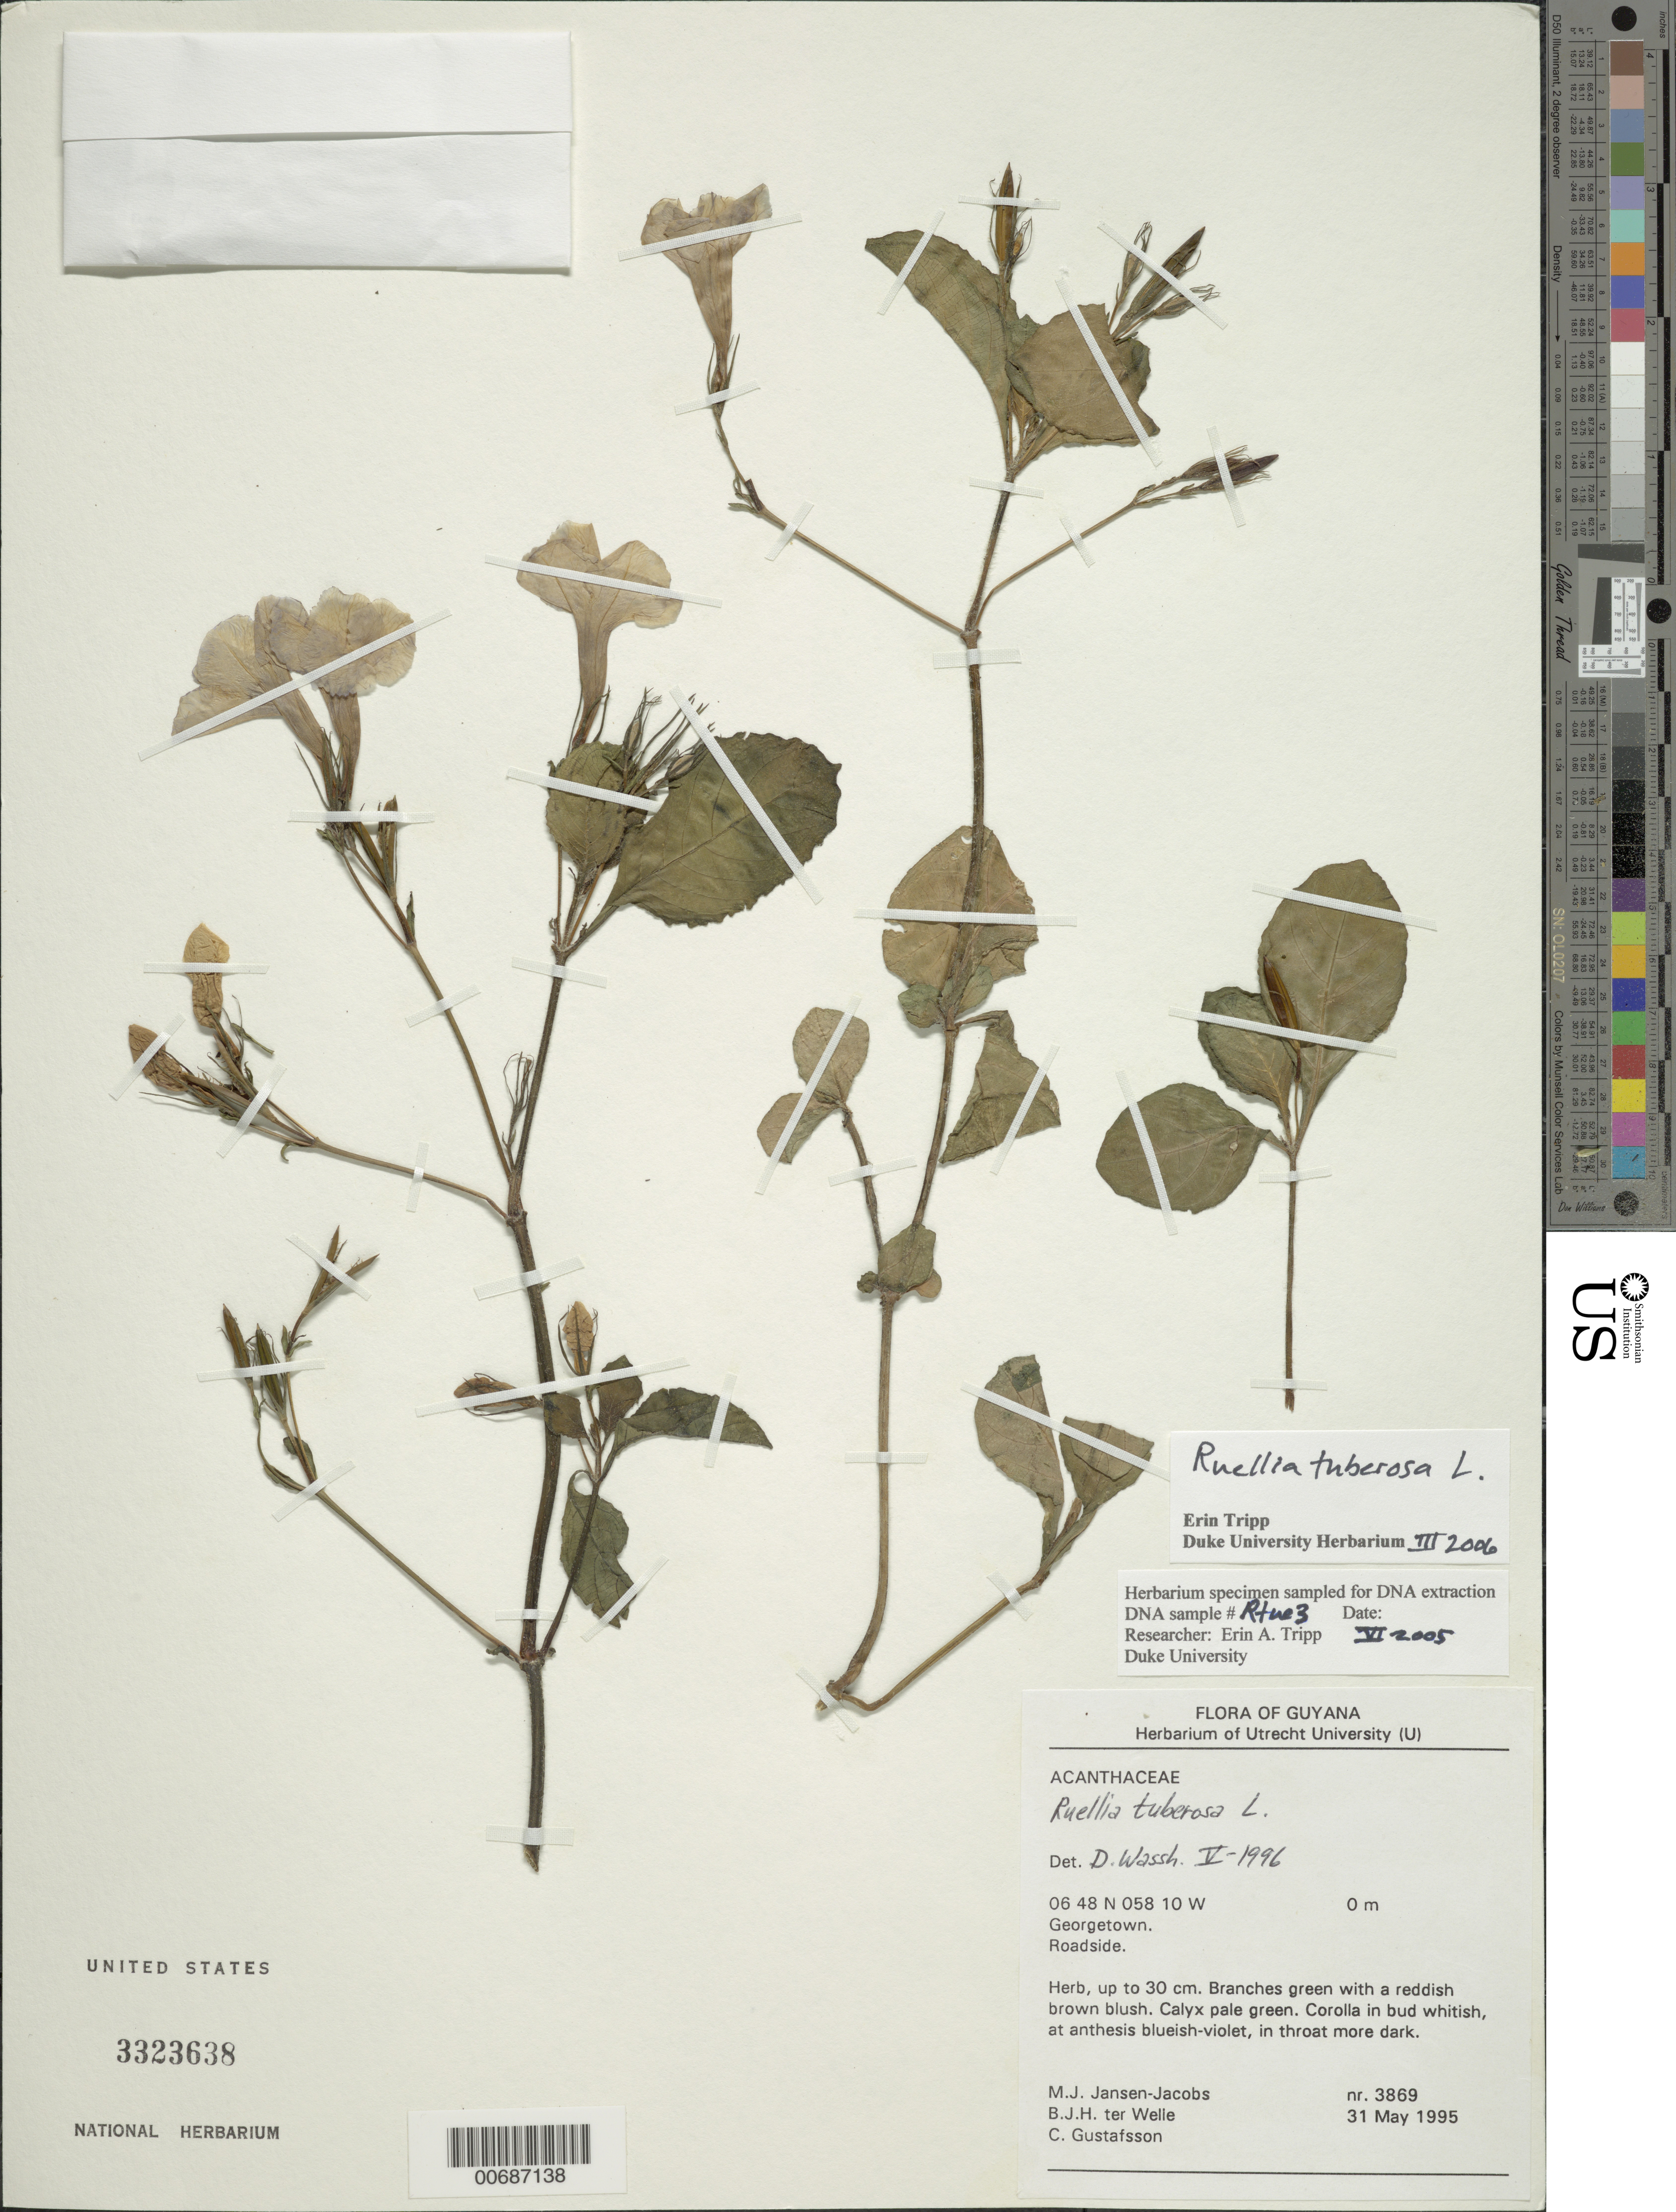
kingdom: Plantae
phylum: Tracheophyta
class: Magnoliopsida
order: Lamiales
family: Acanthaceae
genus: Ruellia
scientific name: Ruellia tuberosa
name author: L.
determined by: Wasshausen, Dieter C., (BOT), Smithsonian Institution - National Museum of Natural History (UNITED STATES)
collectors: M. J. Jansen-Jacobs, B. Welle & C. G. Gustafsson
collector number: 3869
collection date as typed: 31-May-95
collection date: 1995-05-31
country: Guyana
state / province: Demerara-Mahaica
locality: Georgetown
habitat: Roadside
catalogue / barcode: US 3323638